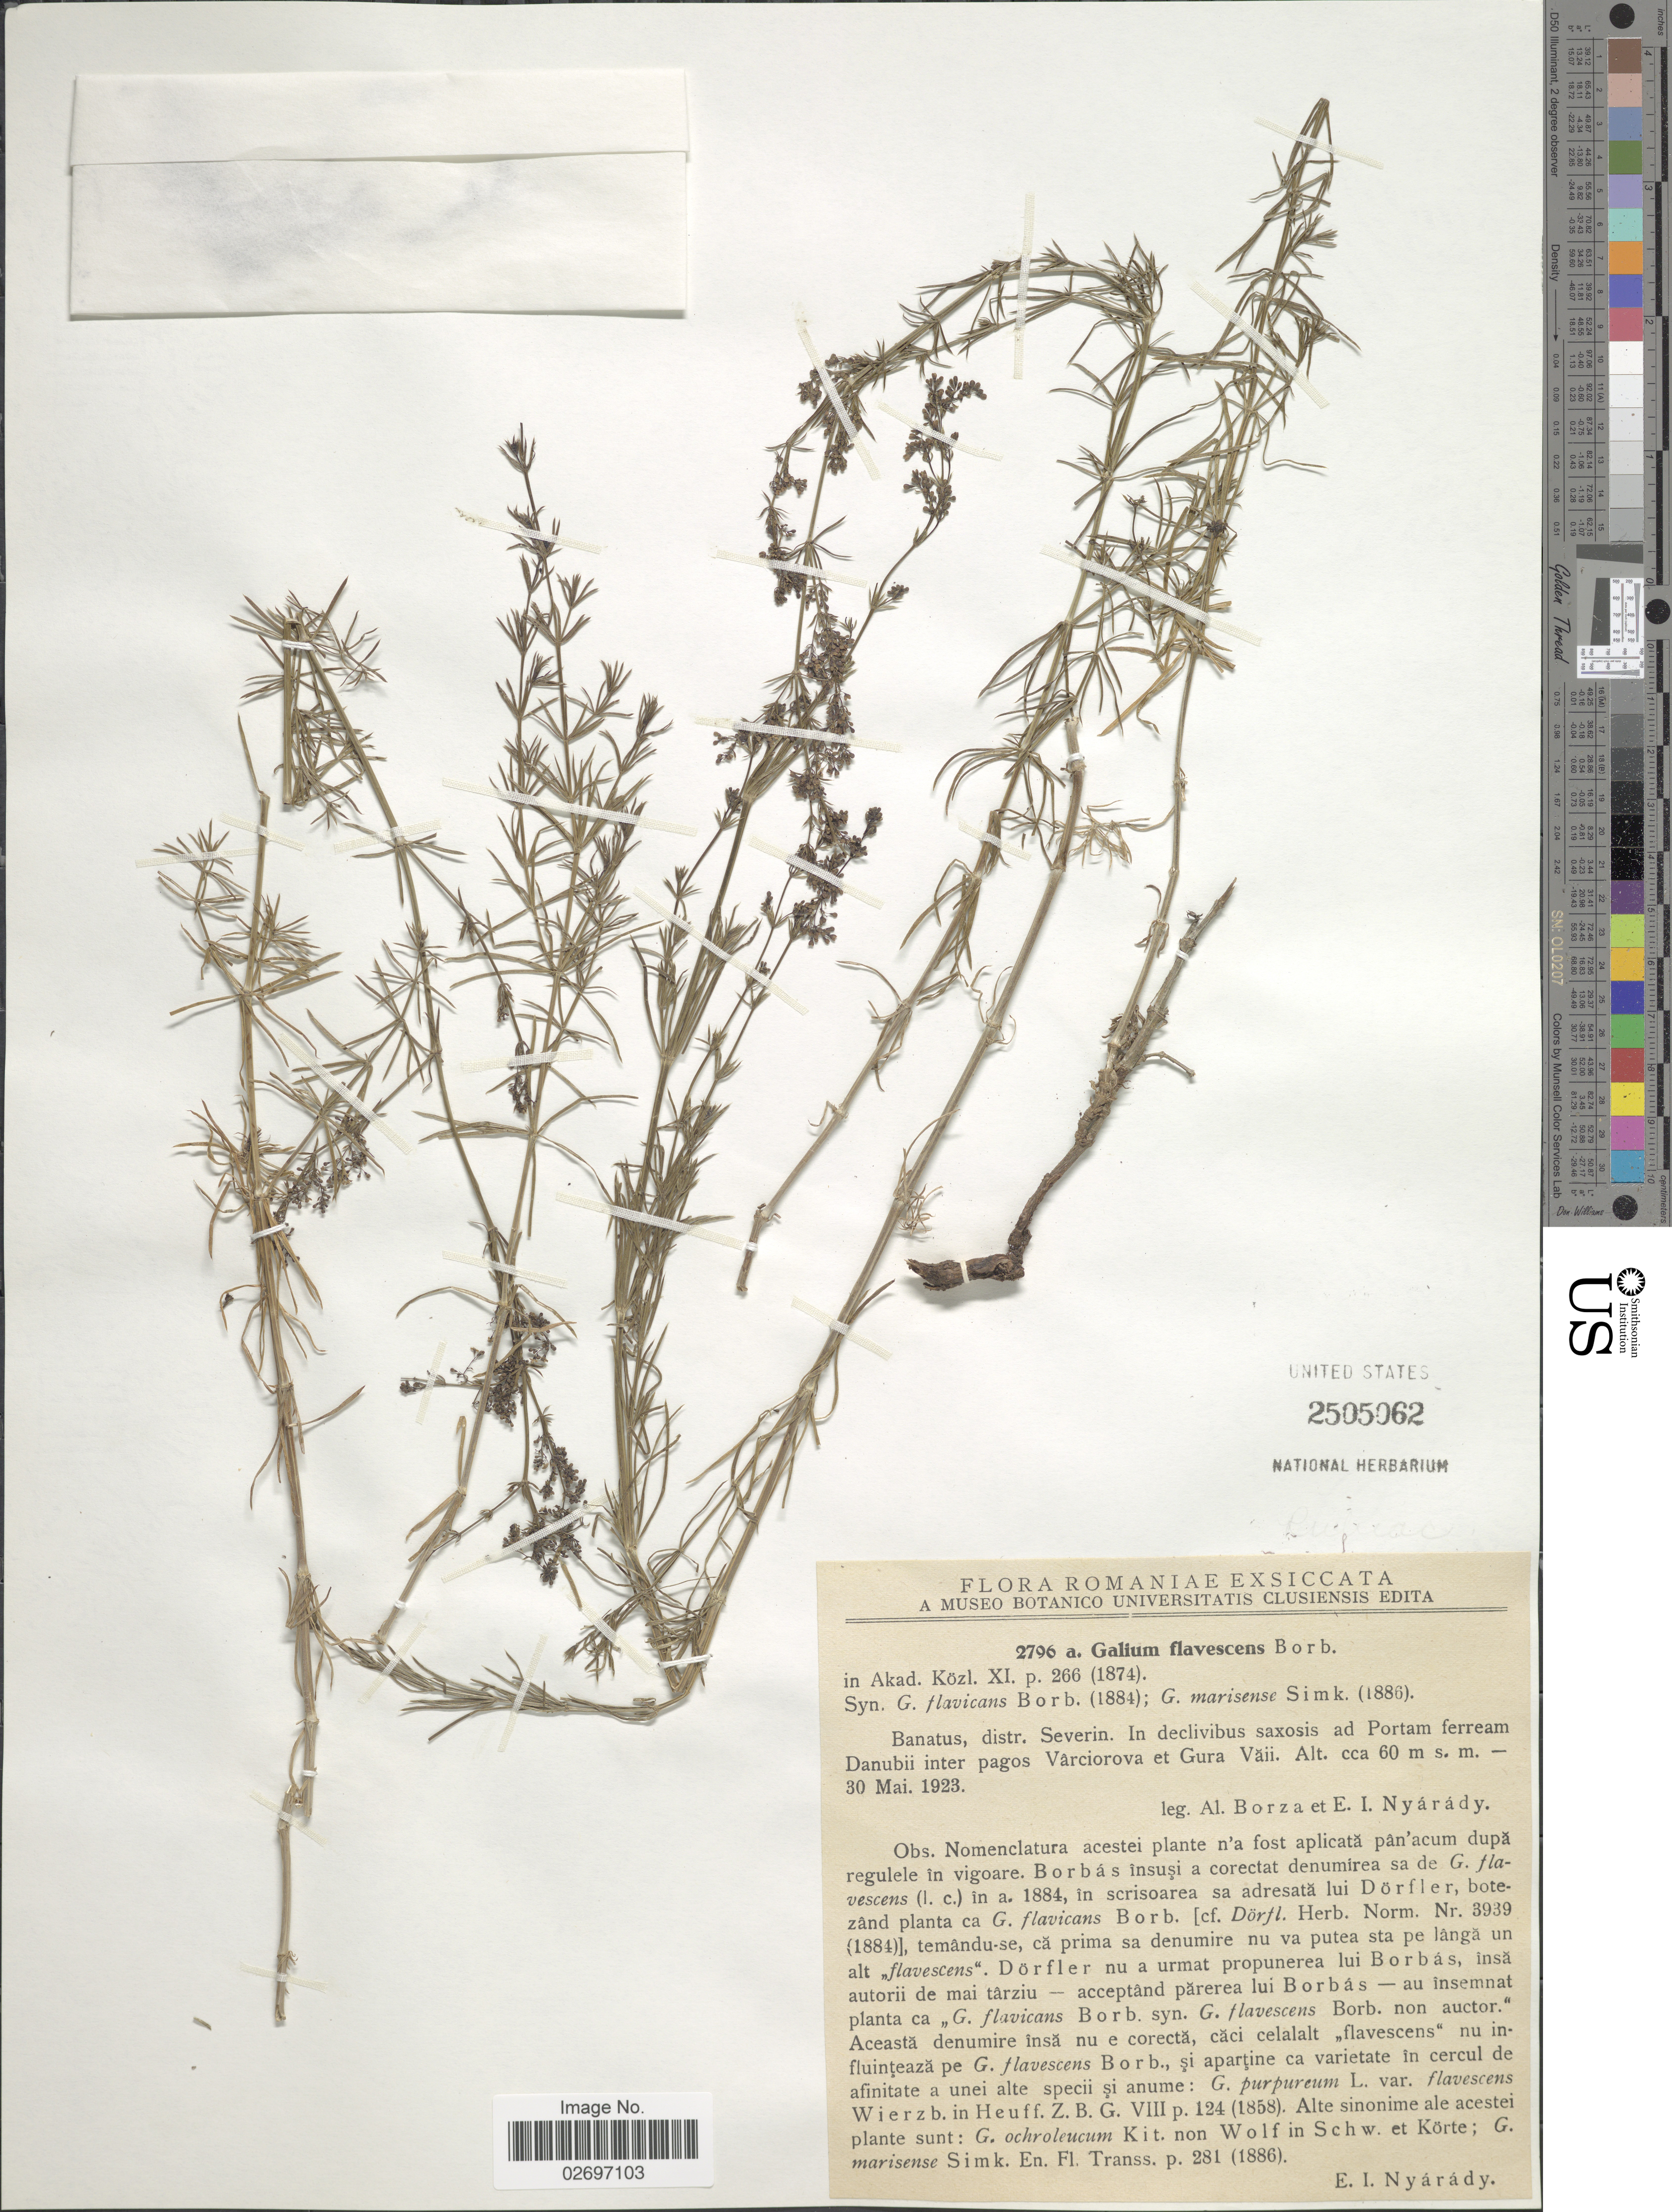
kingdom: Plantae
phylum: Tracheophyta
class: Magnoliopsida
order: Gentianales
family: Rubiaceae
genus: Galium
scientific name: Galium flavescens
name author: Borbás ex Simonk.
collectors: A. Borza & E. Nyárády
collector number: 2796a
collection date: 1925-05-30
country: Romania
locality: Banatus, distr. Severin, in declivibus saxosis ad Portam ferream Danubii inter pagos Varciorova et Gura Vaii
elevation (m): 60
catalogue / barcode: US 2505062